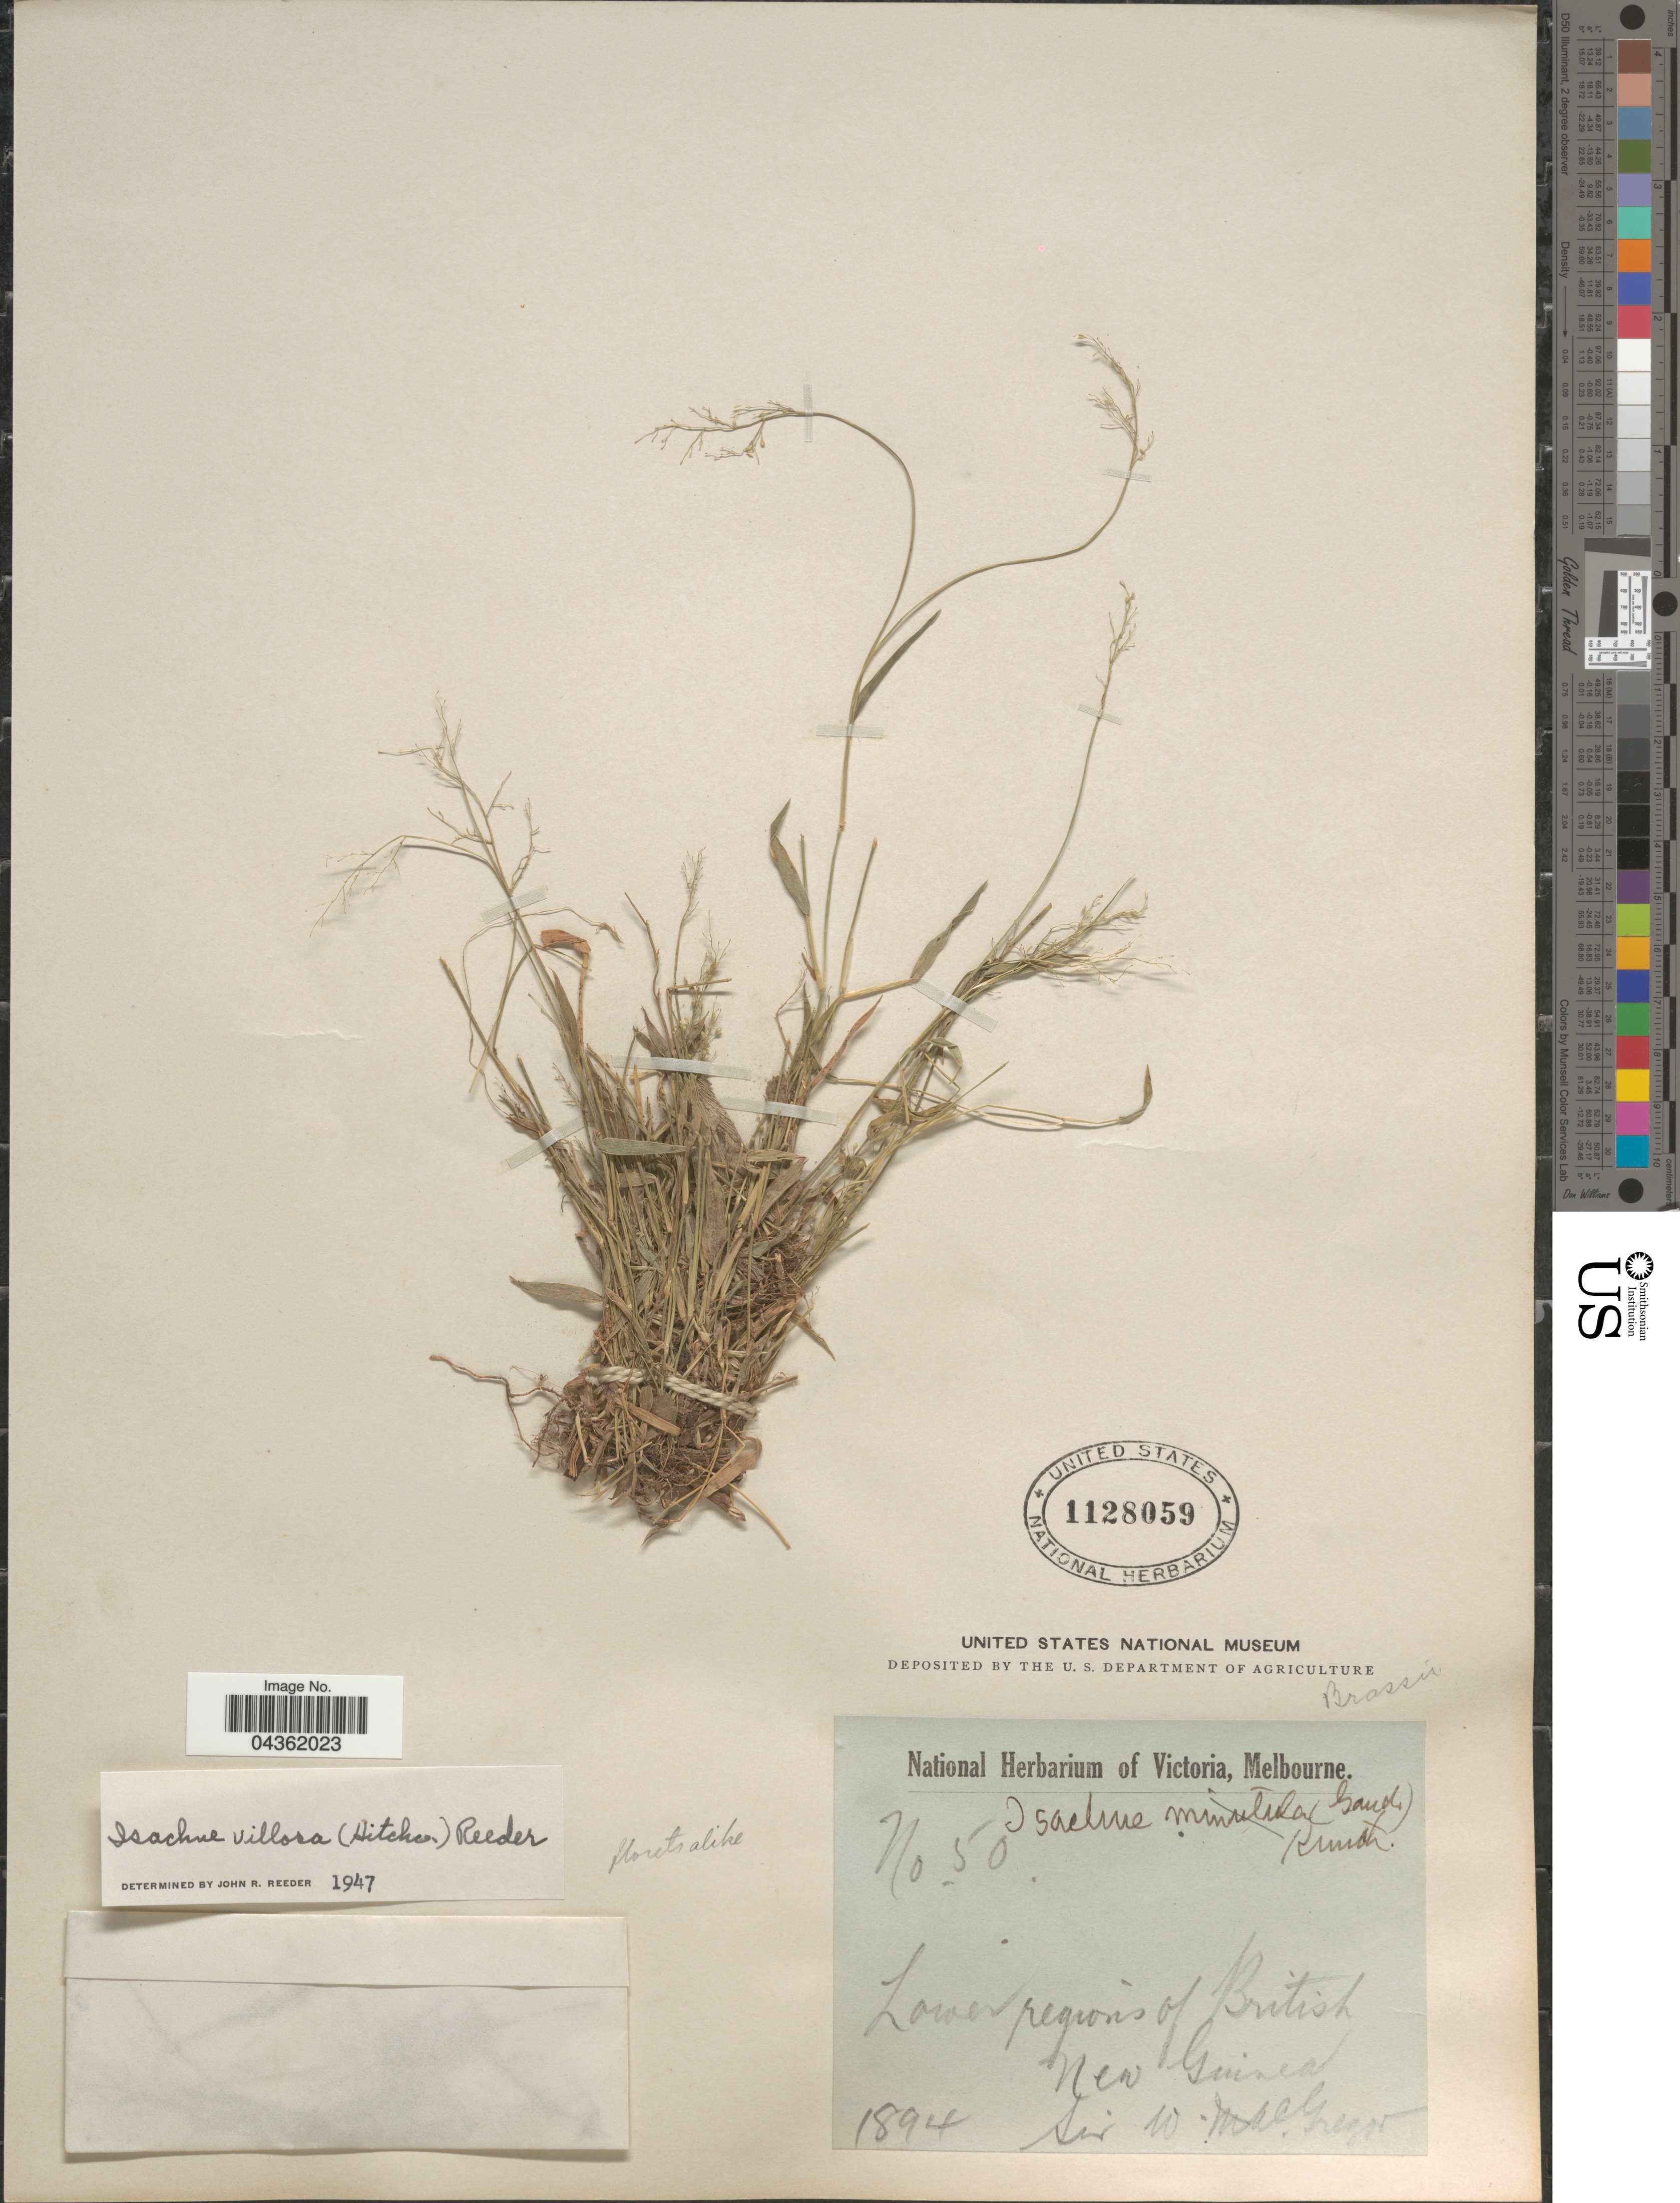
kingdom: Plantae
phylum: Tracheophyta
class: Liliopsida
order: Poales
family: Poaceae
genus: Isachne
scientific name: Isachne villosa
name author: (Hitchc.) Reeder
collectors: W. Macgregor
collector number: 50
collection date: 1894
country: Papua New Guinea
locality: Lower regions of British New Guinea.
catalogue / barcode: US 1128059